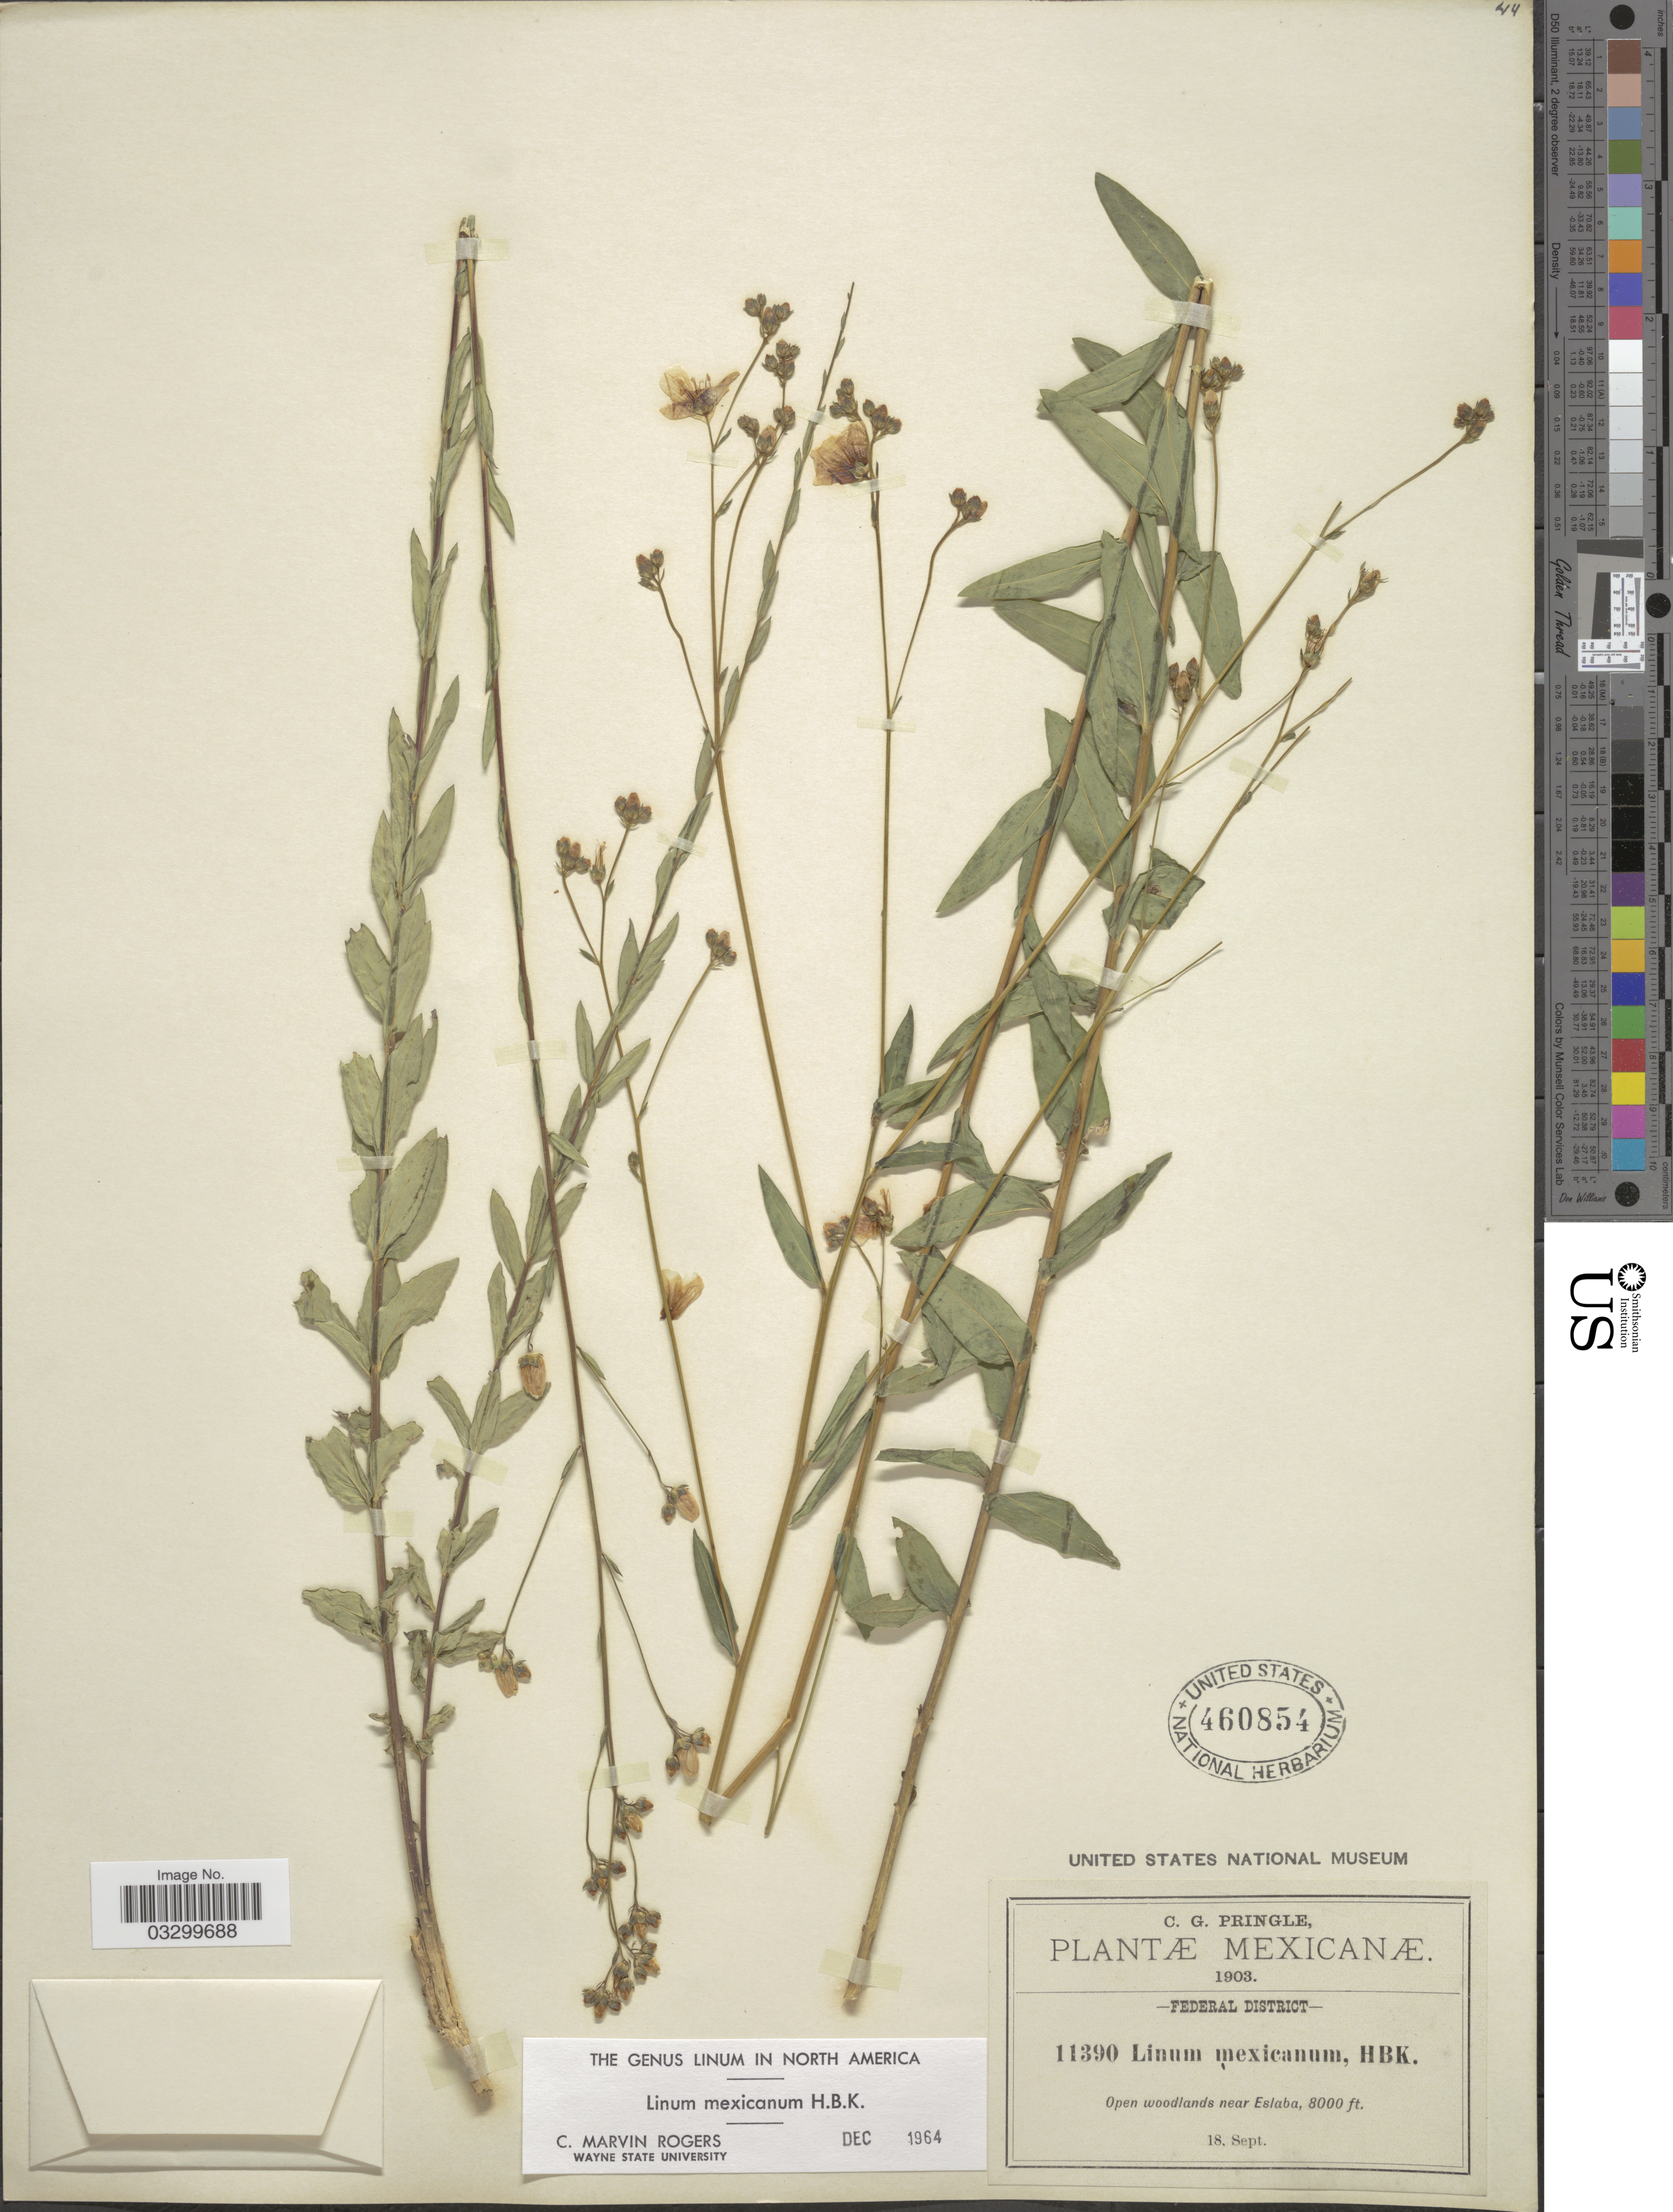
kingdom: Plantae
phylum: Tracheophyta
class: Magnoliopsida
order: Malpighiales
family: Linaceae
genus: Linum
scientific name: Linum mexicanum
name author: Kunth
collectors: C. G. Pringle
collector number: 11390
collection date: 1903-09-18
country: Mexico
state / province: Distrito Federal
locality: Federal District, Open woodlands near Eslaba.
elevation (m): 2438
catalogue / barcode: US 460854